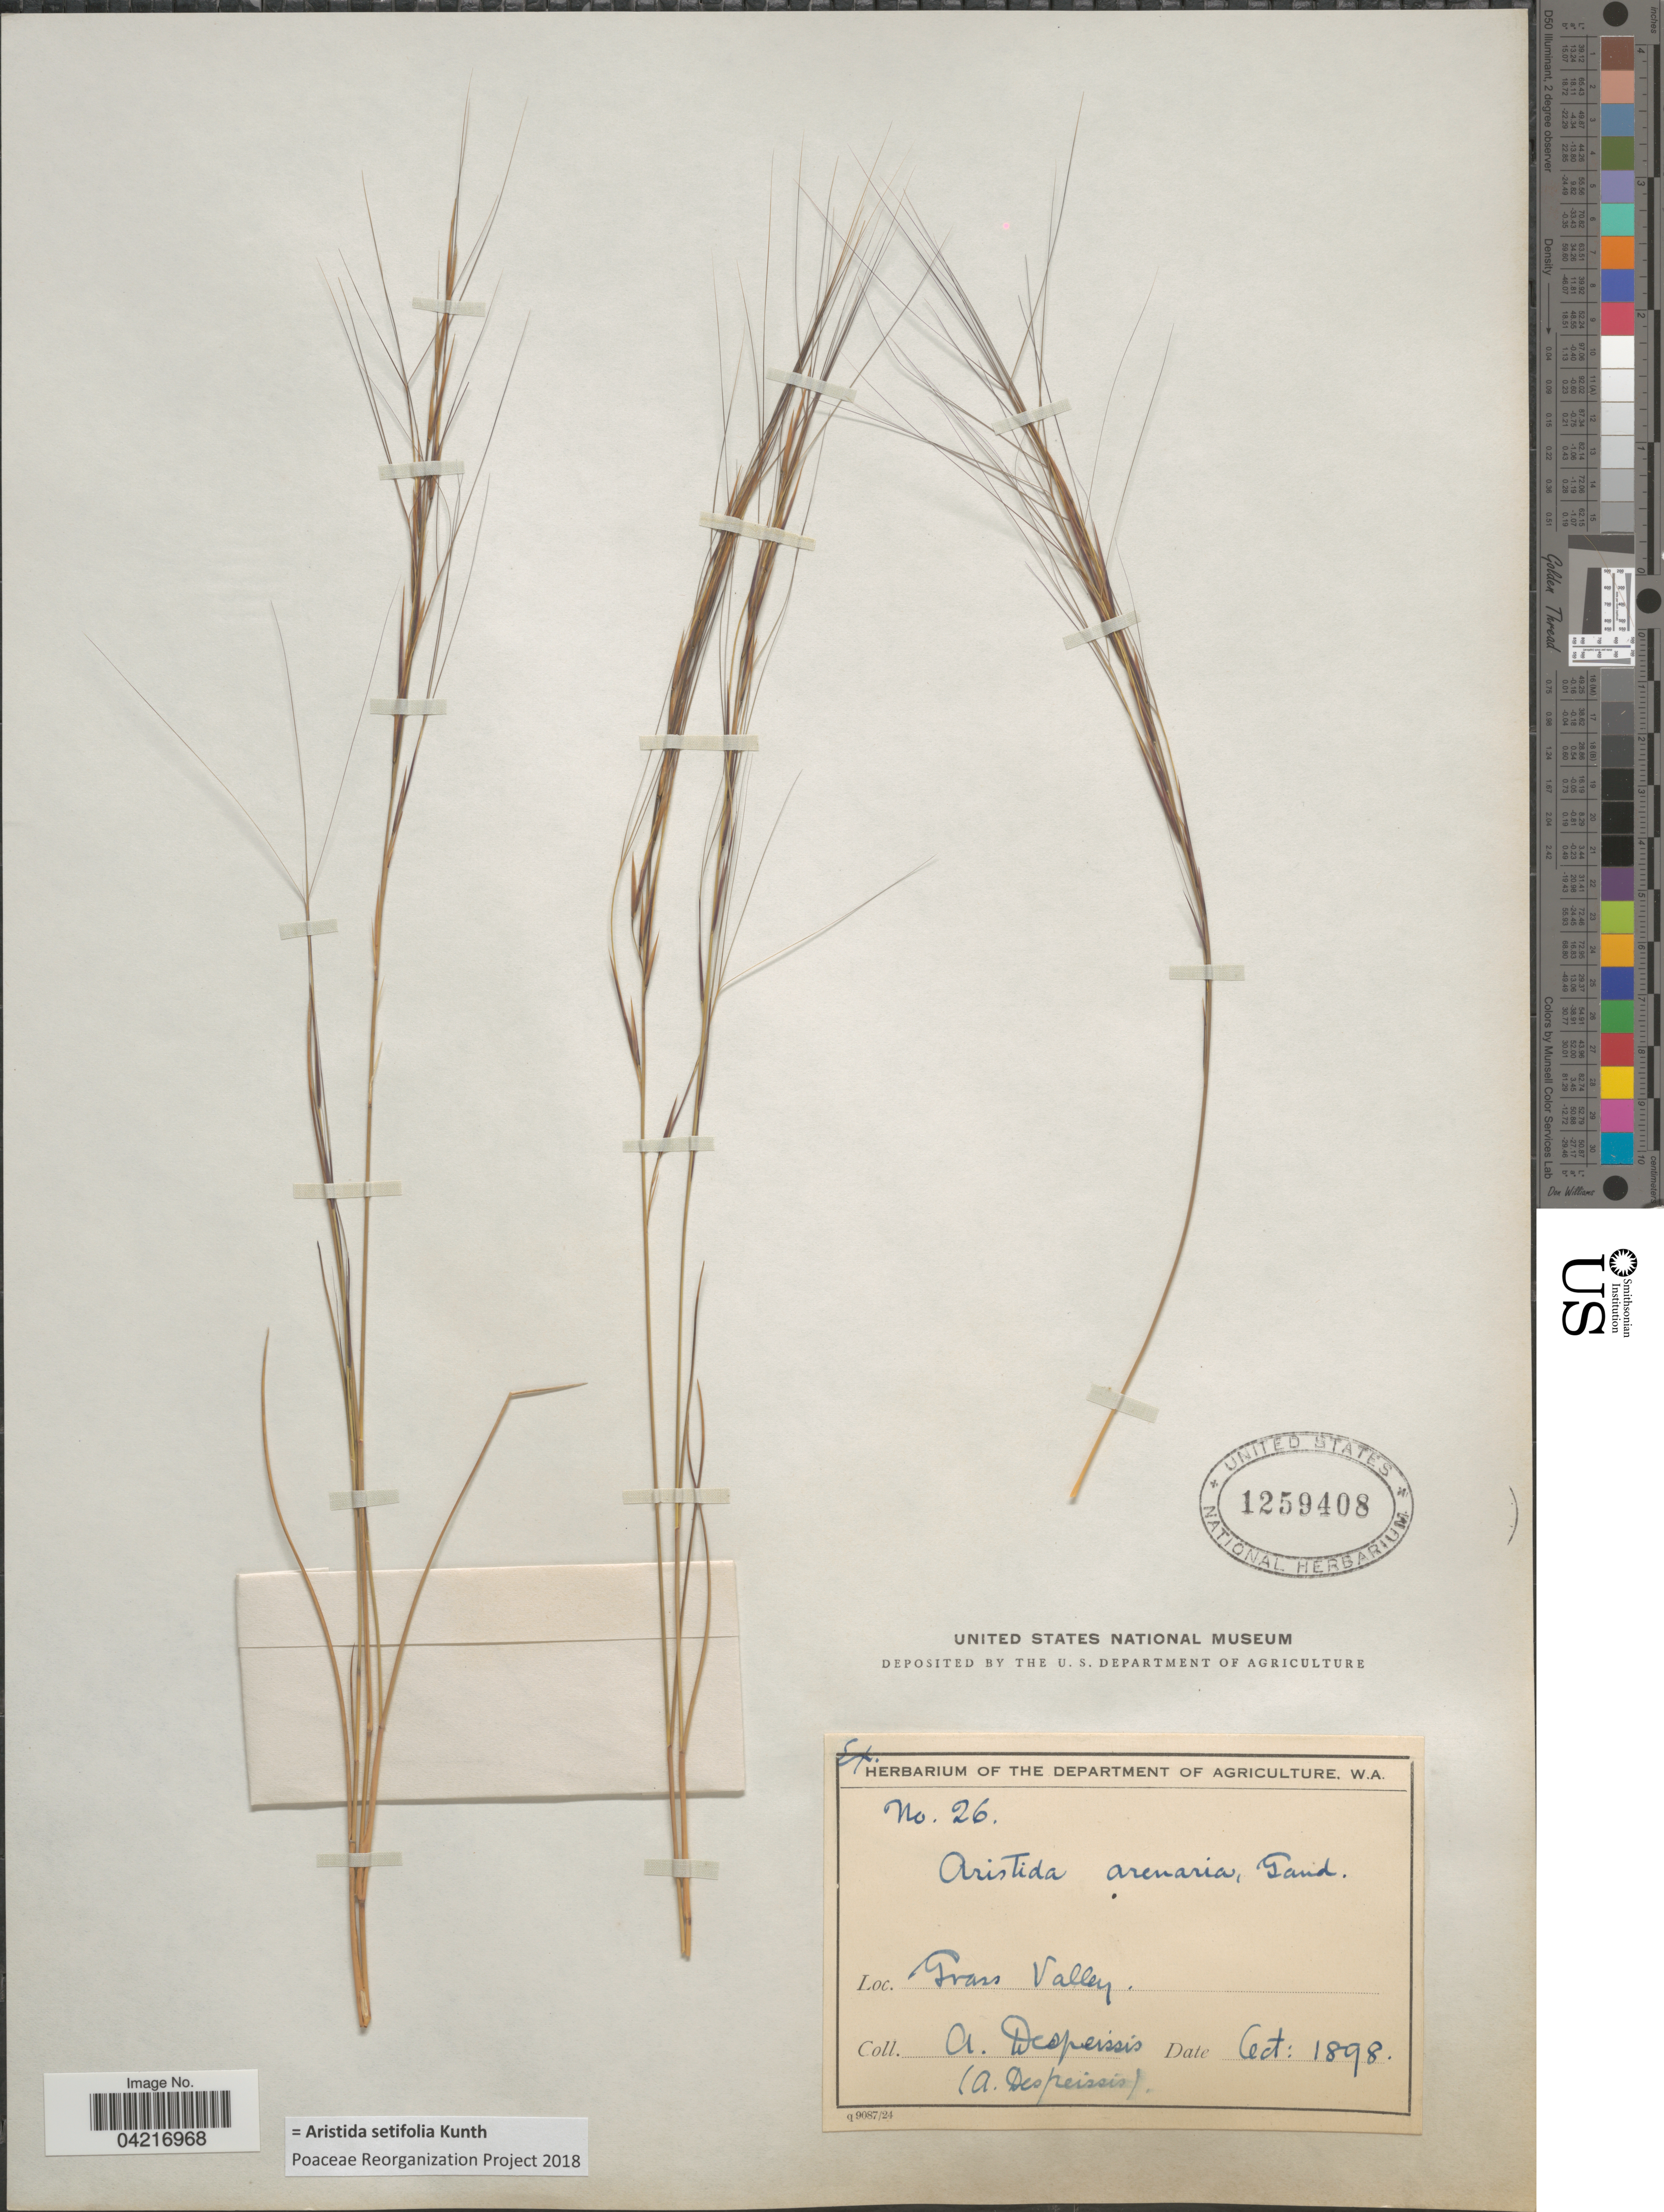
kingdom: Plantae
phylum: Tracheophyta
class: Liliopsida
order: Poales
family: Poaceae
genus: Aristida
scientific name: Aristida setifolia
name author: Kunth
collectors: A. Despeissis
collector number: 26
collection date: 1898-10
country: Australia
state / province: Western Australia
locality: Grass Valley.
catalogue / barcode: US 1259408